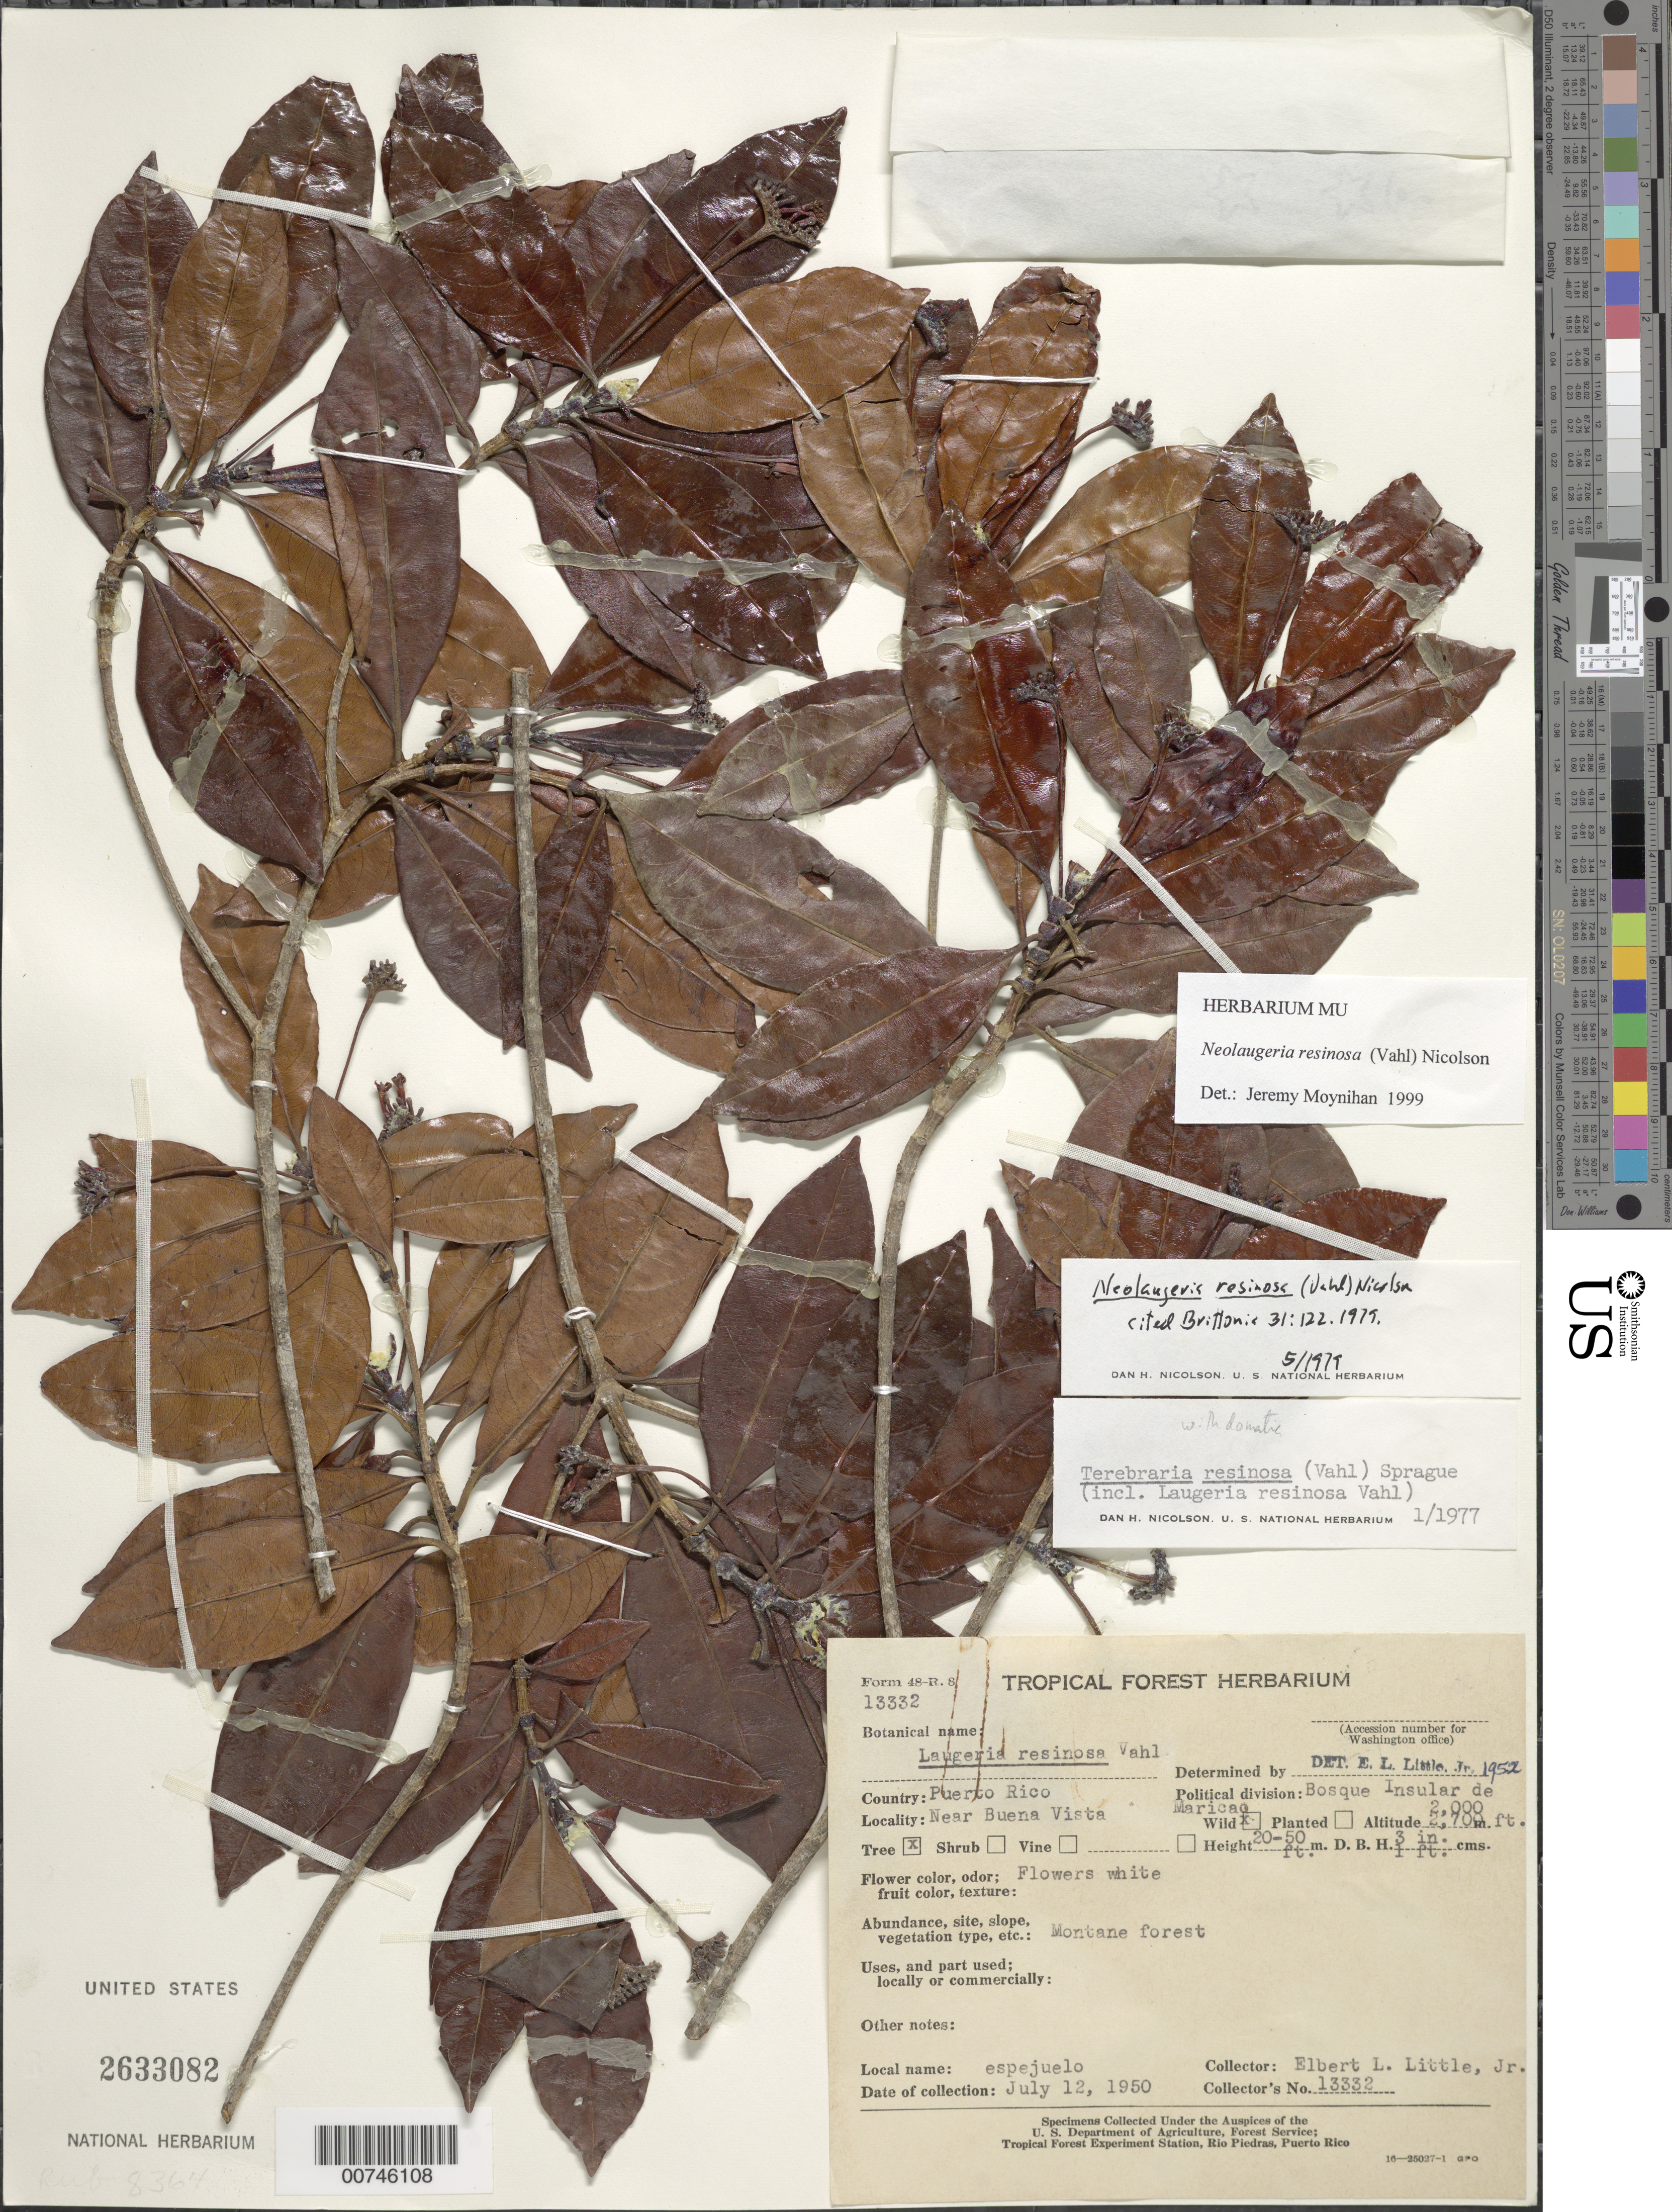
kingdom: Plantae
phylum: Tracheophyta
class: Magnoliopsida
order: Gentianales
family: Rubiaceae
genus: Stenostomum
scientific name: Stenostomum resinosum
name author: (Vahl) Griseb.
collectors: E. L. Little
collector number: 13332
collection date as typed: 12 Jul 1950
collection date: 1950-07-12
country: Puerto Rico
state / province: Maricao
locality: Near Buena Vista, Bosque Insular de Maricao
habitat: Montane forest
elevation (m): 610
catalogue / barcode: US 2633082